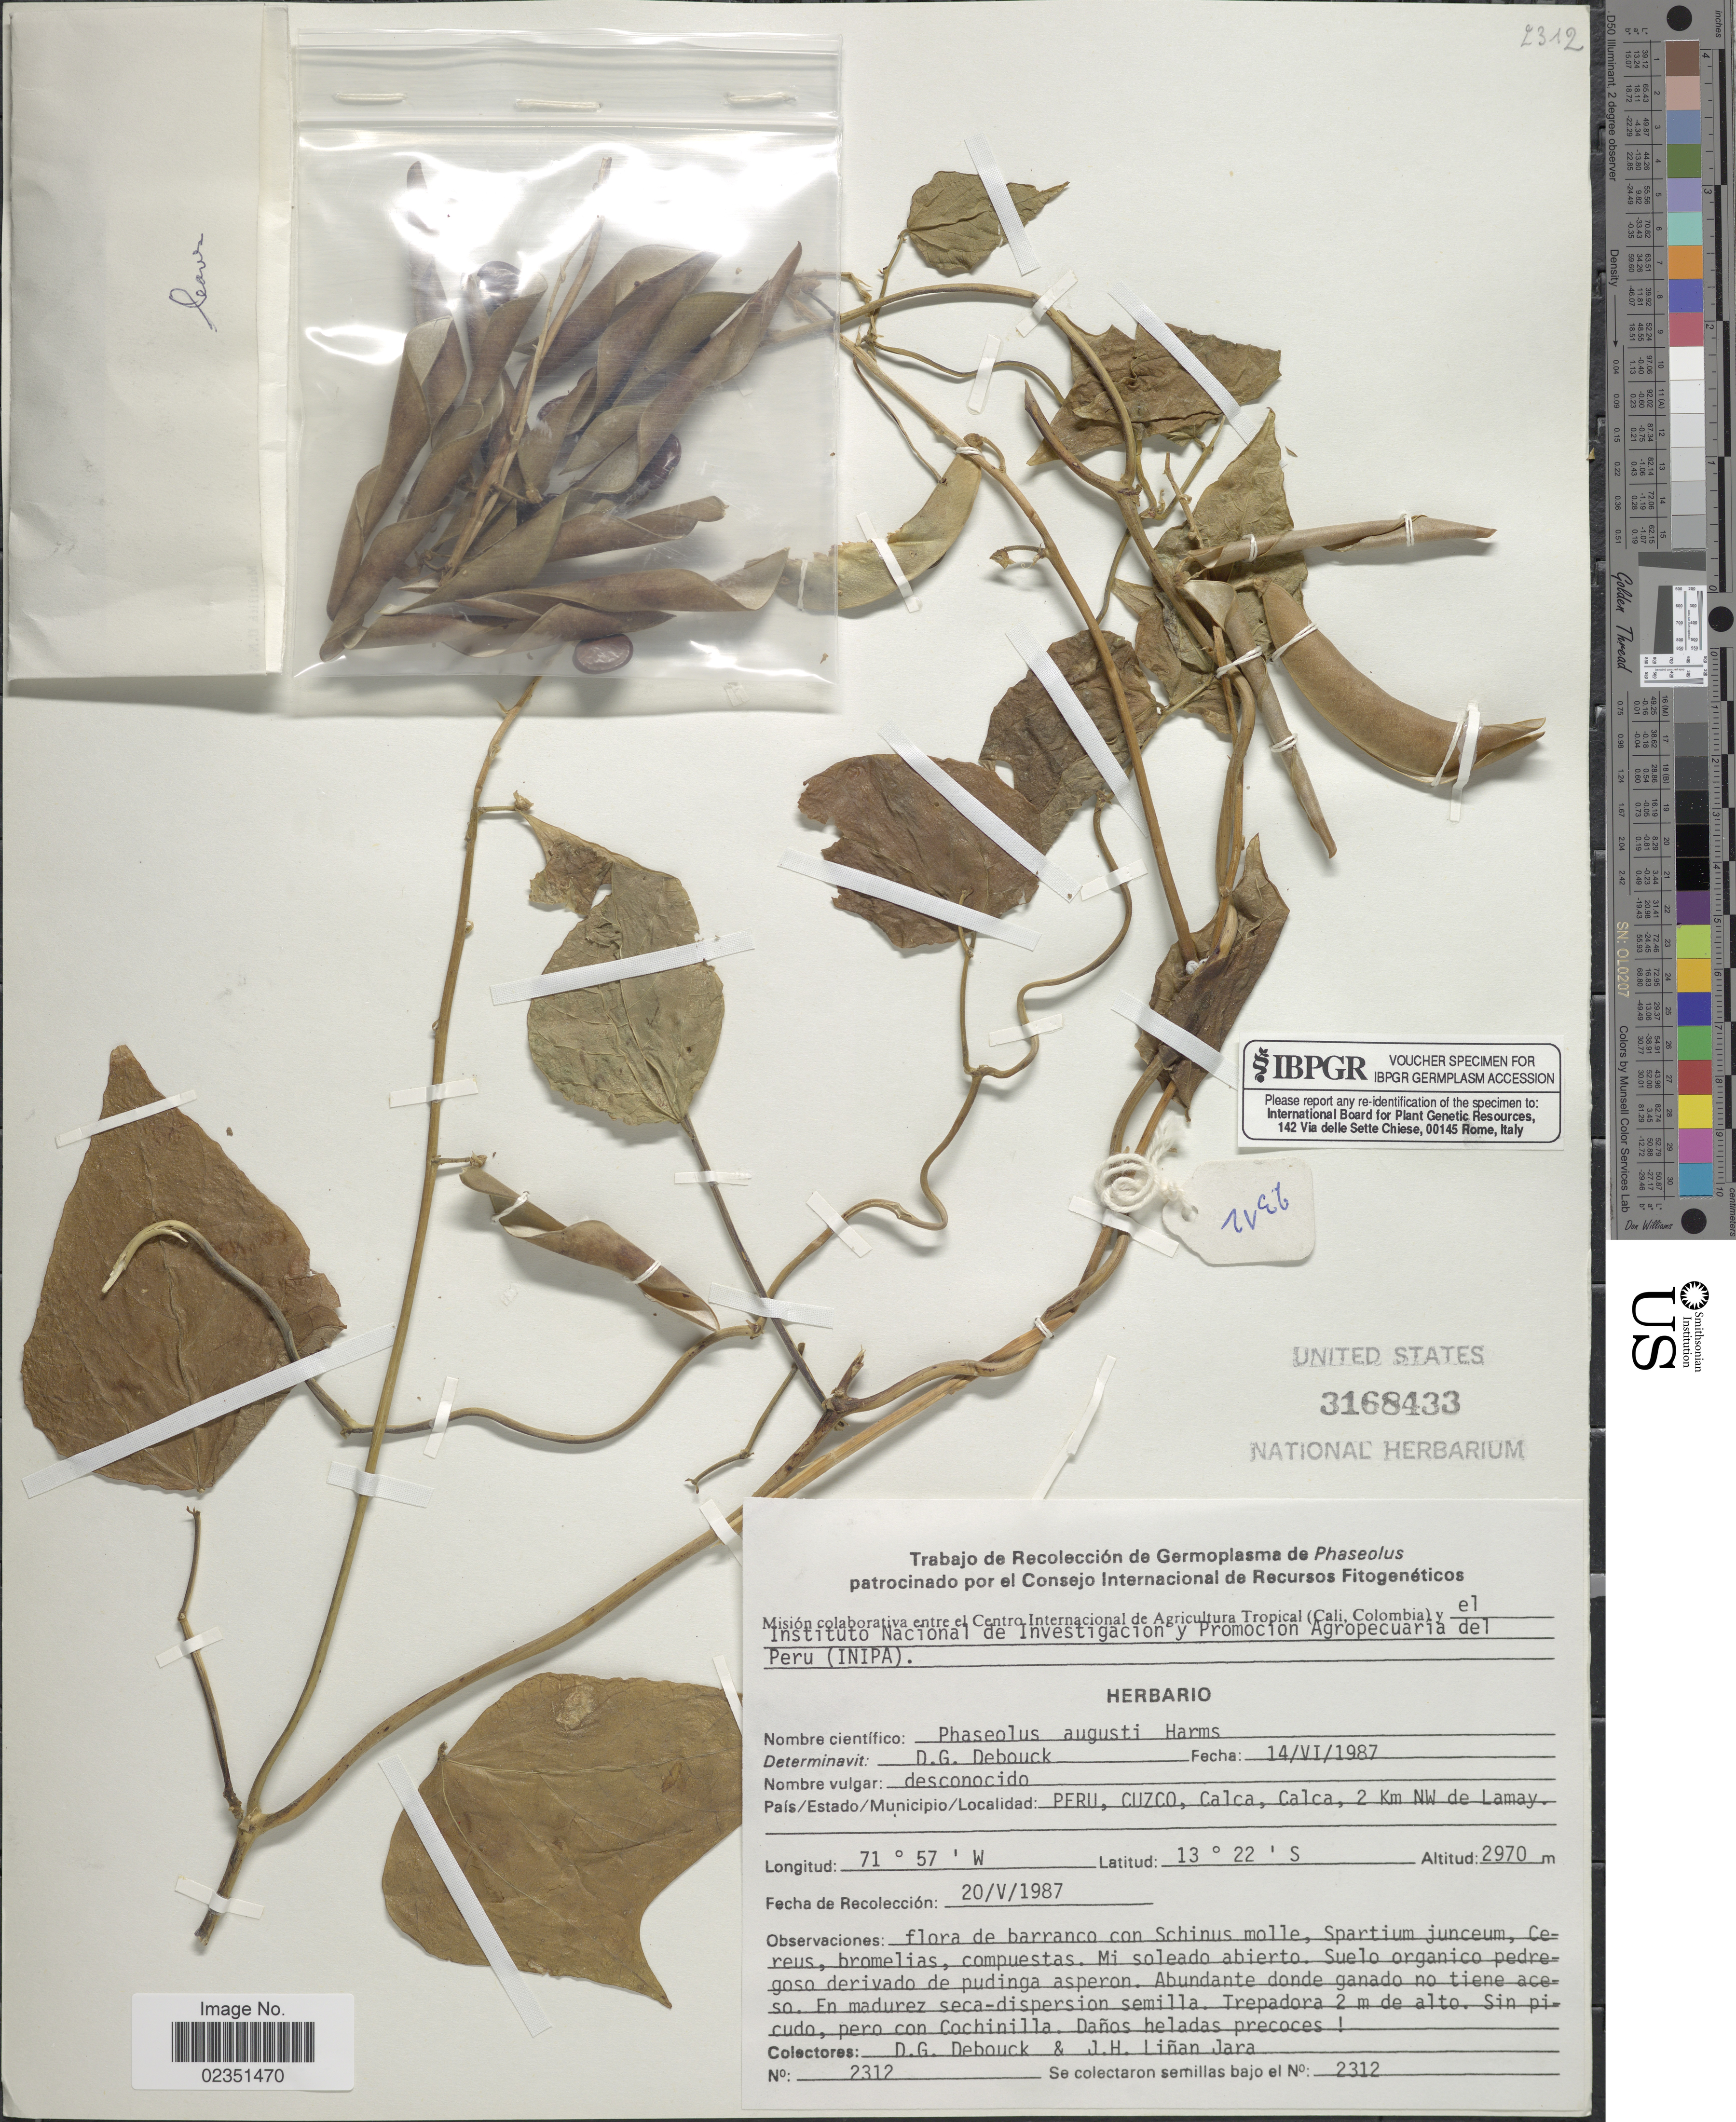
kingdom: Plantae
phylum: Tracheophyta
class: Magnoliopsida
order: Fabales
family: Fabaceae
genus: Phaseolus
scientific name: Phaseolus augusti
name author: Harms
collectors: D. Debouck & J. Liñan Jara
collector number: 2312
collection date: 1987-05-20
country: Peru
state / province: Cusco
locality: Calca, Calca, 2 km NW de Lamay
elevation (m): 2970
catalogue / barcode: US 3168433